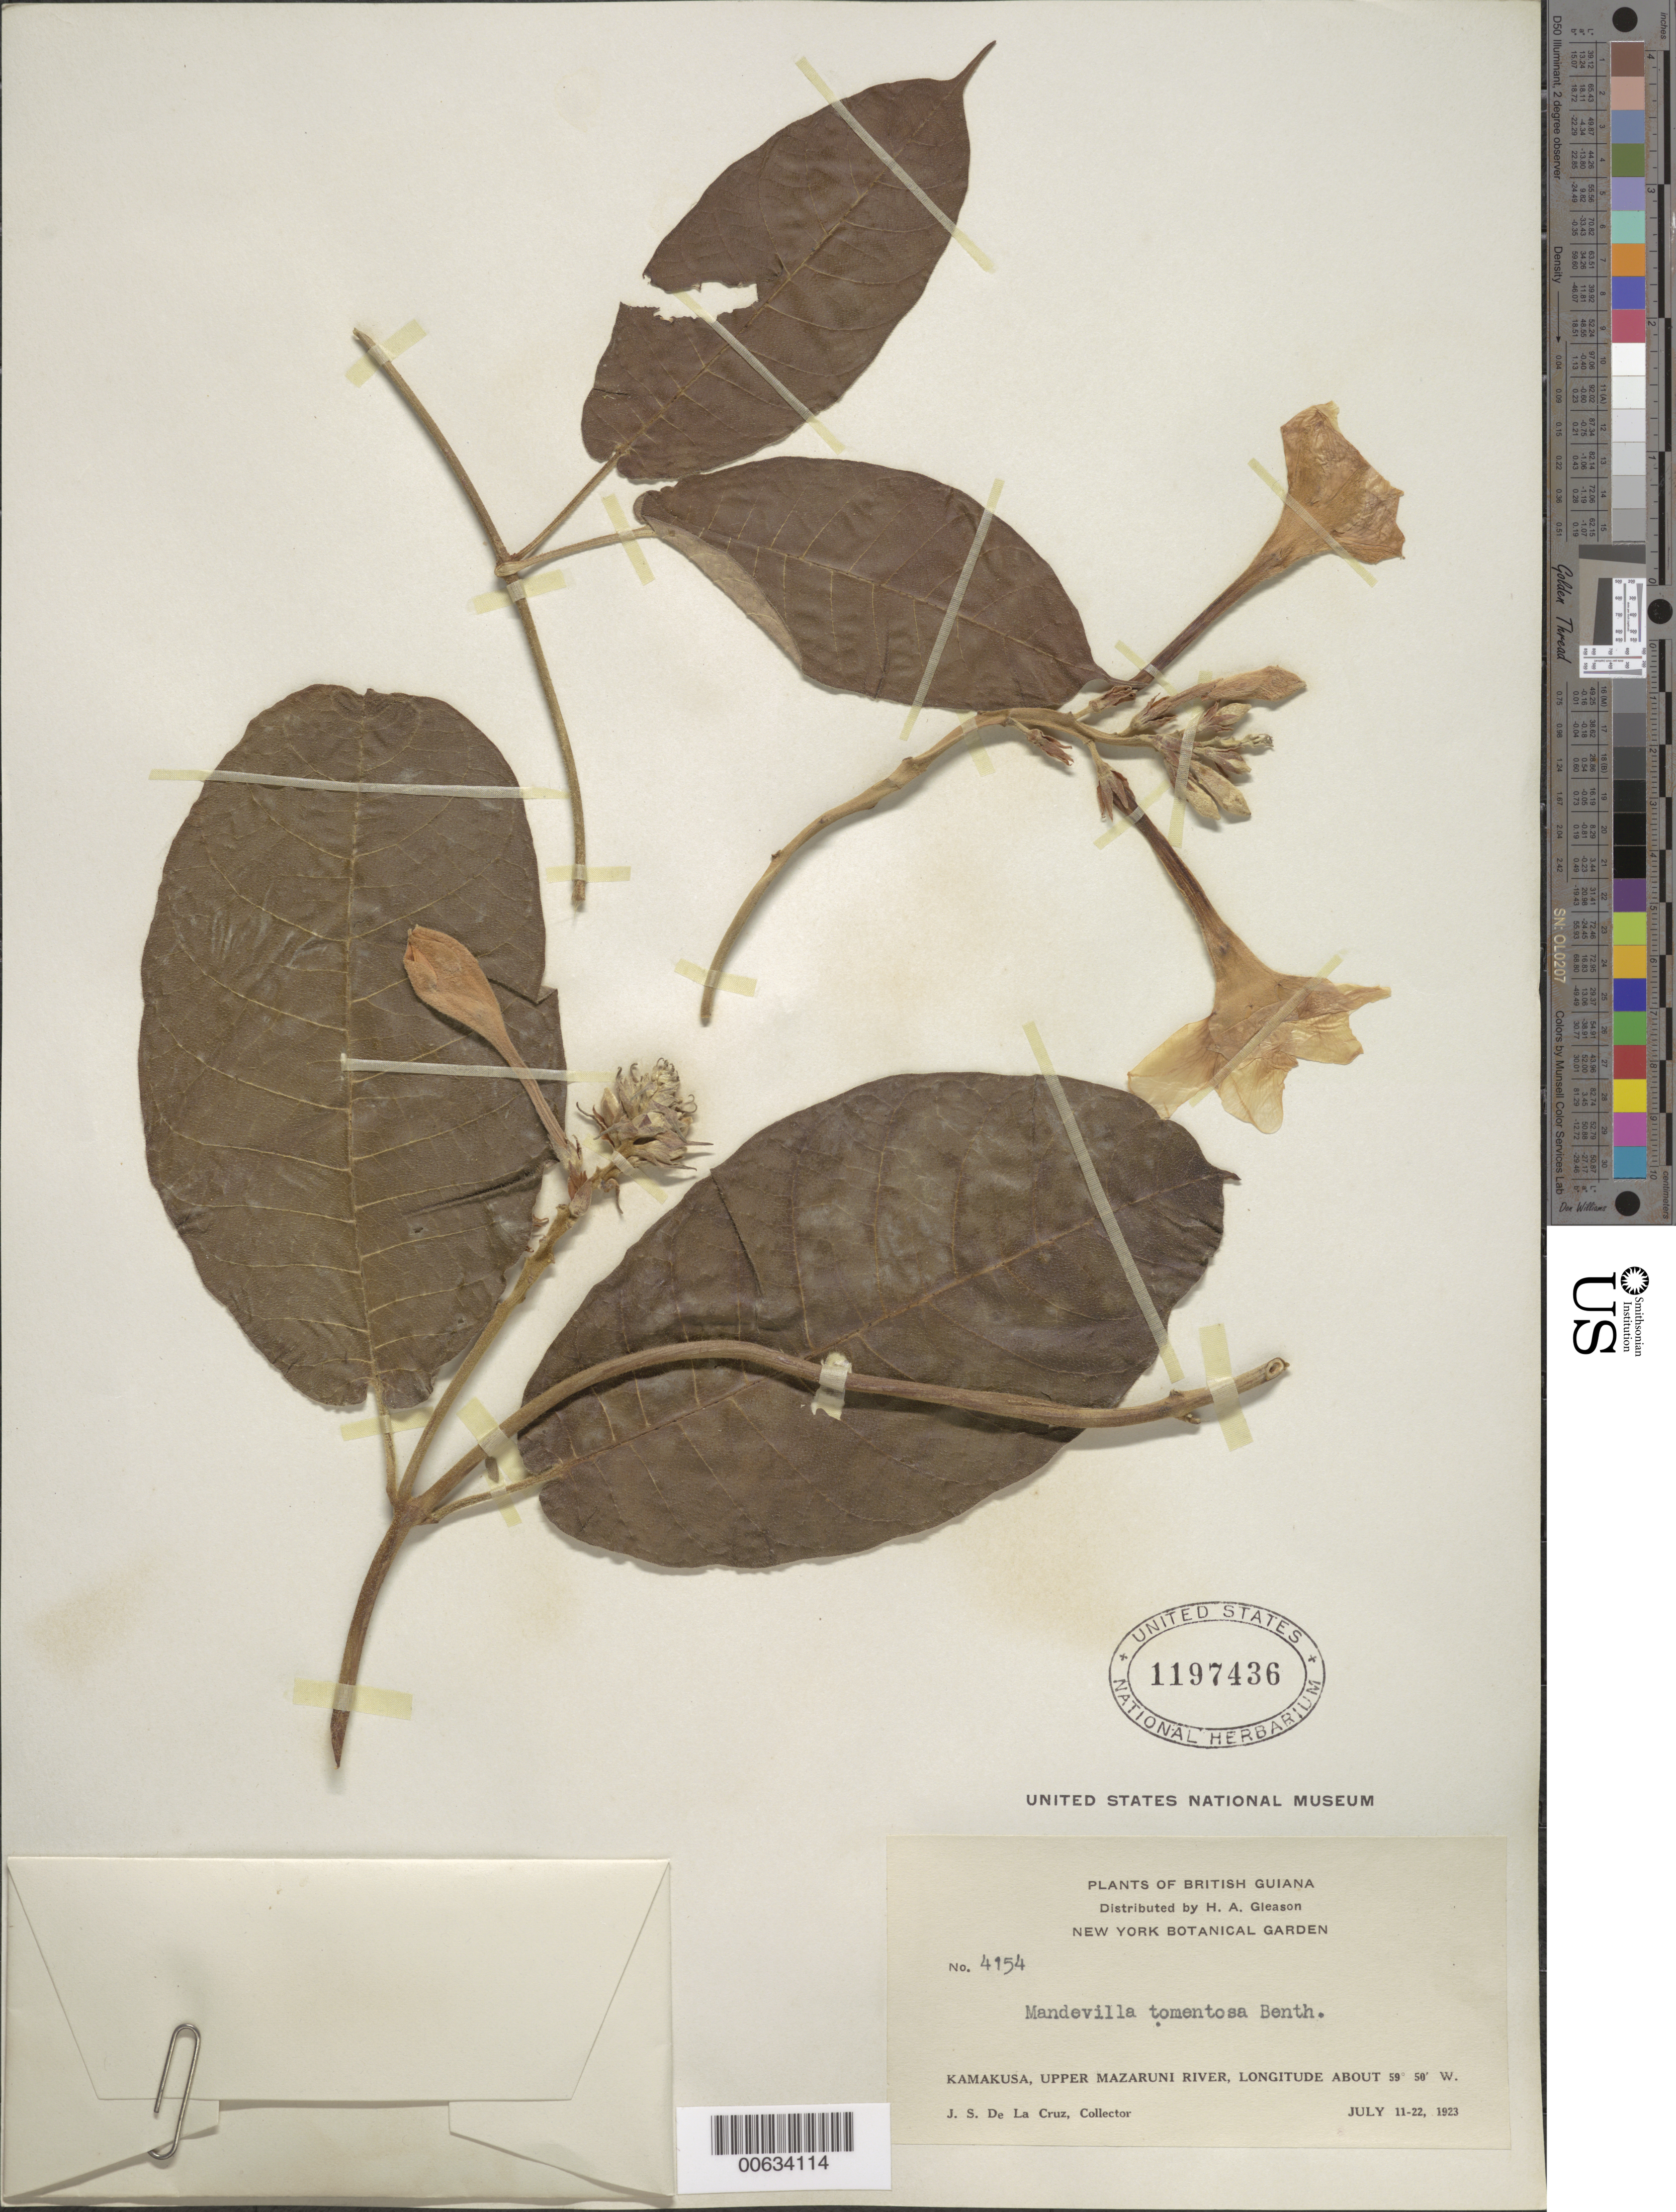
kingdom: Plantae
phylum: Tracheophyta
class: Magnoliopsida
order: Gentianales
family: Apocynaceae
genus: Mandevilla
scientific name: Mandevilla hirsuta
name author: (Rich.) K. Schum.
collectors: J. S. de la Cruz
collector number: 4154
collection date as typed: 11-Jul-23 to 22-Jul-23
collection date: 1923-07-11/1923-07-22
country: Guyana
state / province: Cuyuni-Mazaruni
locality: Kamakusa, Upper Mazaruni R.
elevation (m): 100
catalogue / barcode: US 1197436